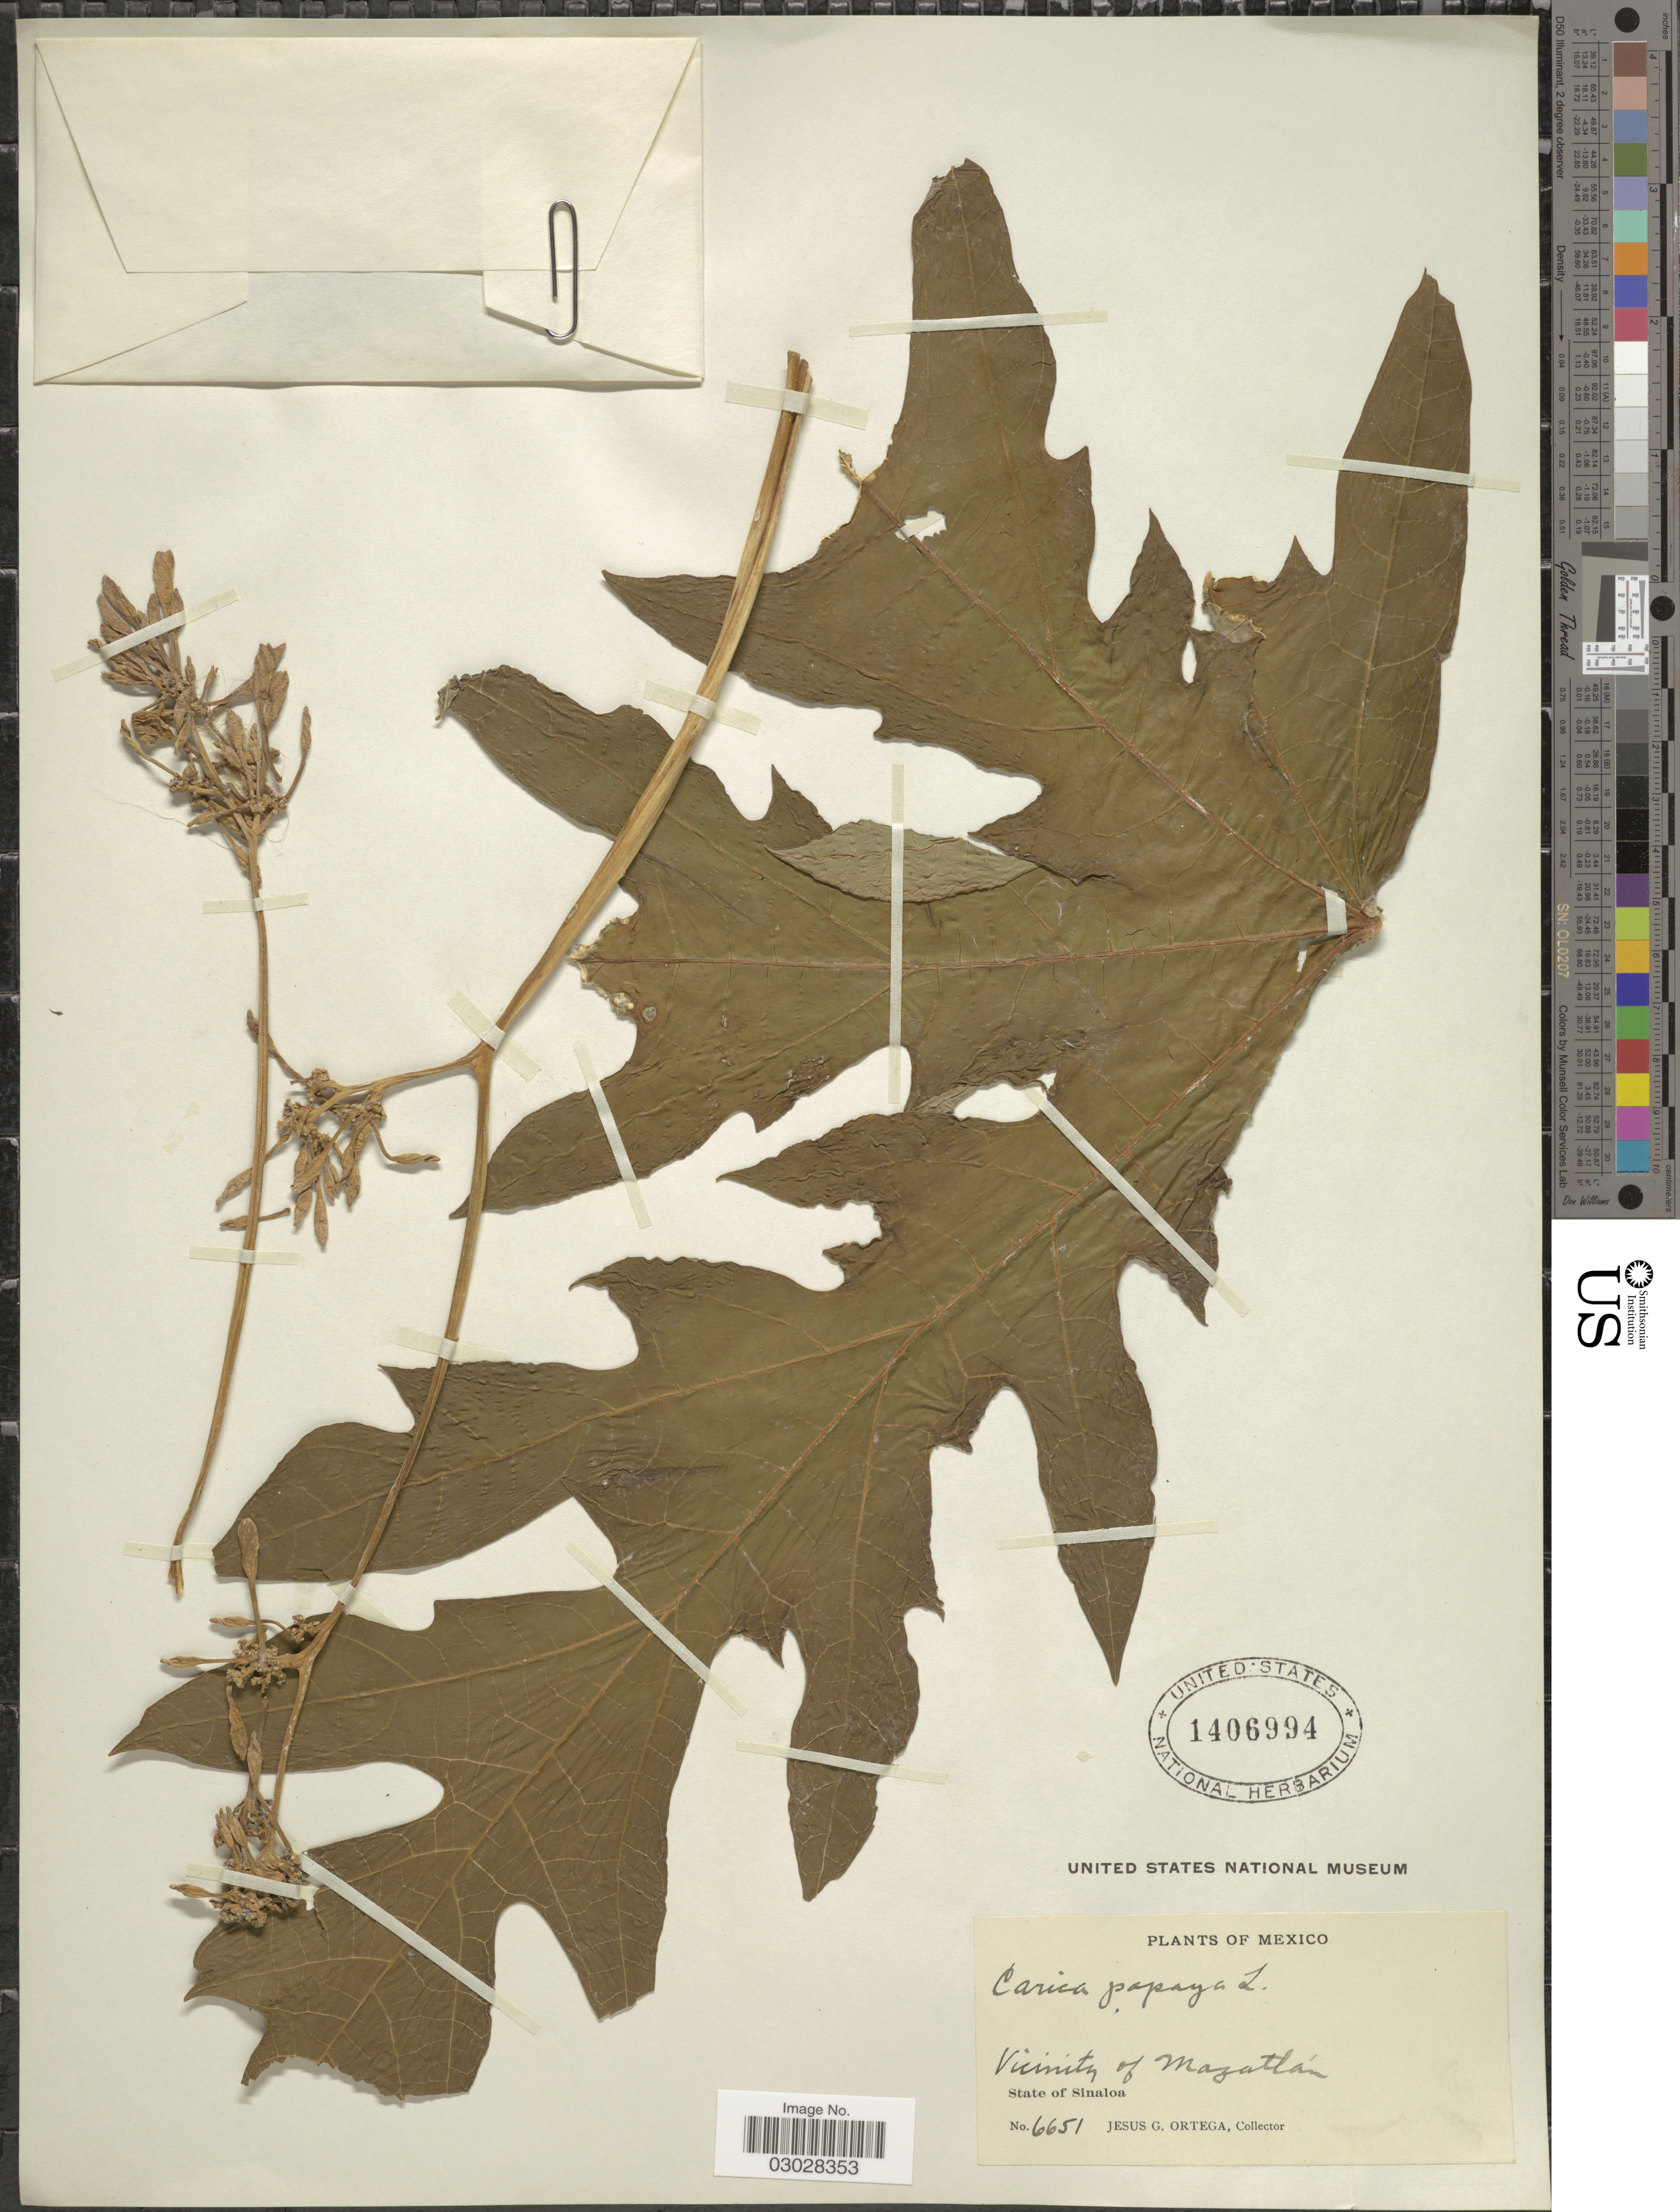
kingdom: Plantae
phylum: Tracheophyta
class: Magnoliopsida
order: Brassicales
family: Caricaceae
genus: Carica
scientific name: Carica papaya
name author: L.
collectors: J. Ortega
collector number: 6651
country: Mexico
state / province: Sinaloa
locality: Vicinity of Mazatlán.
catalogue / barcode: US 1406994